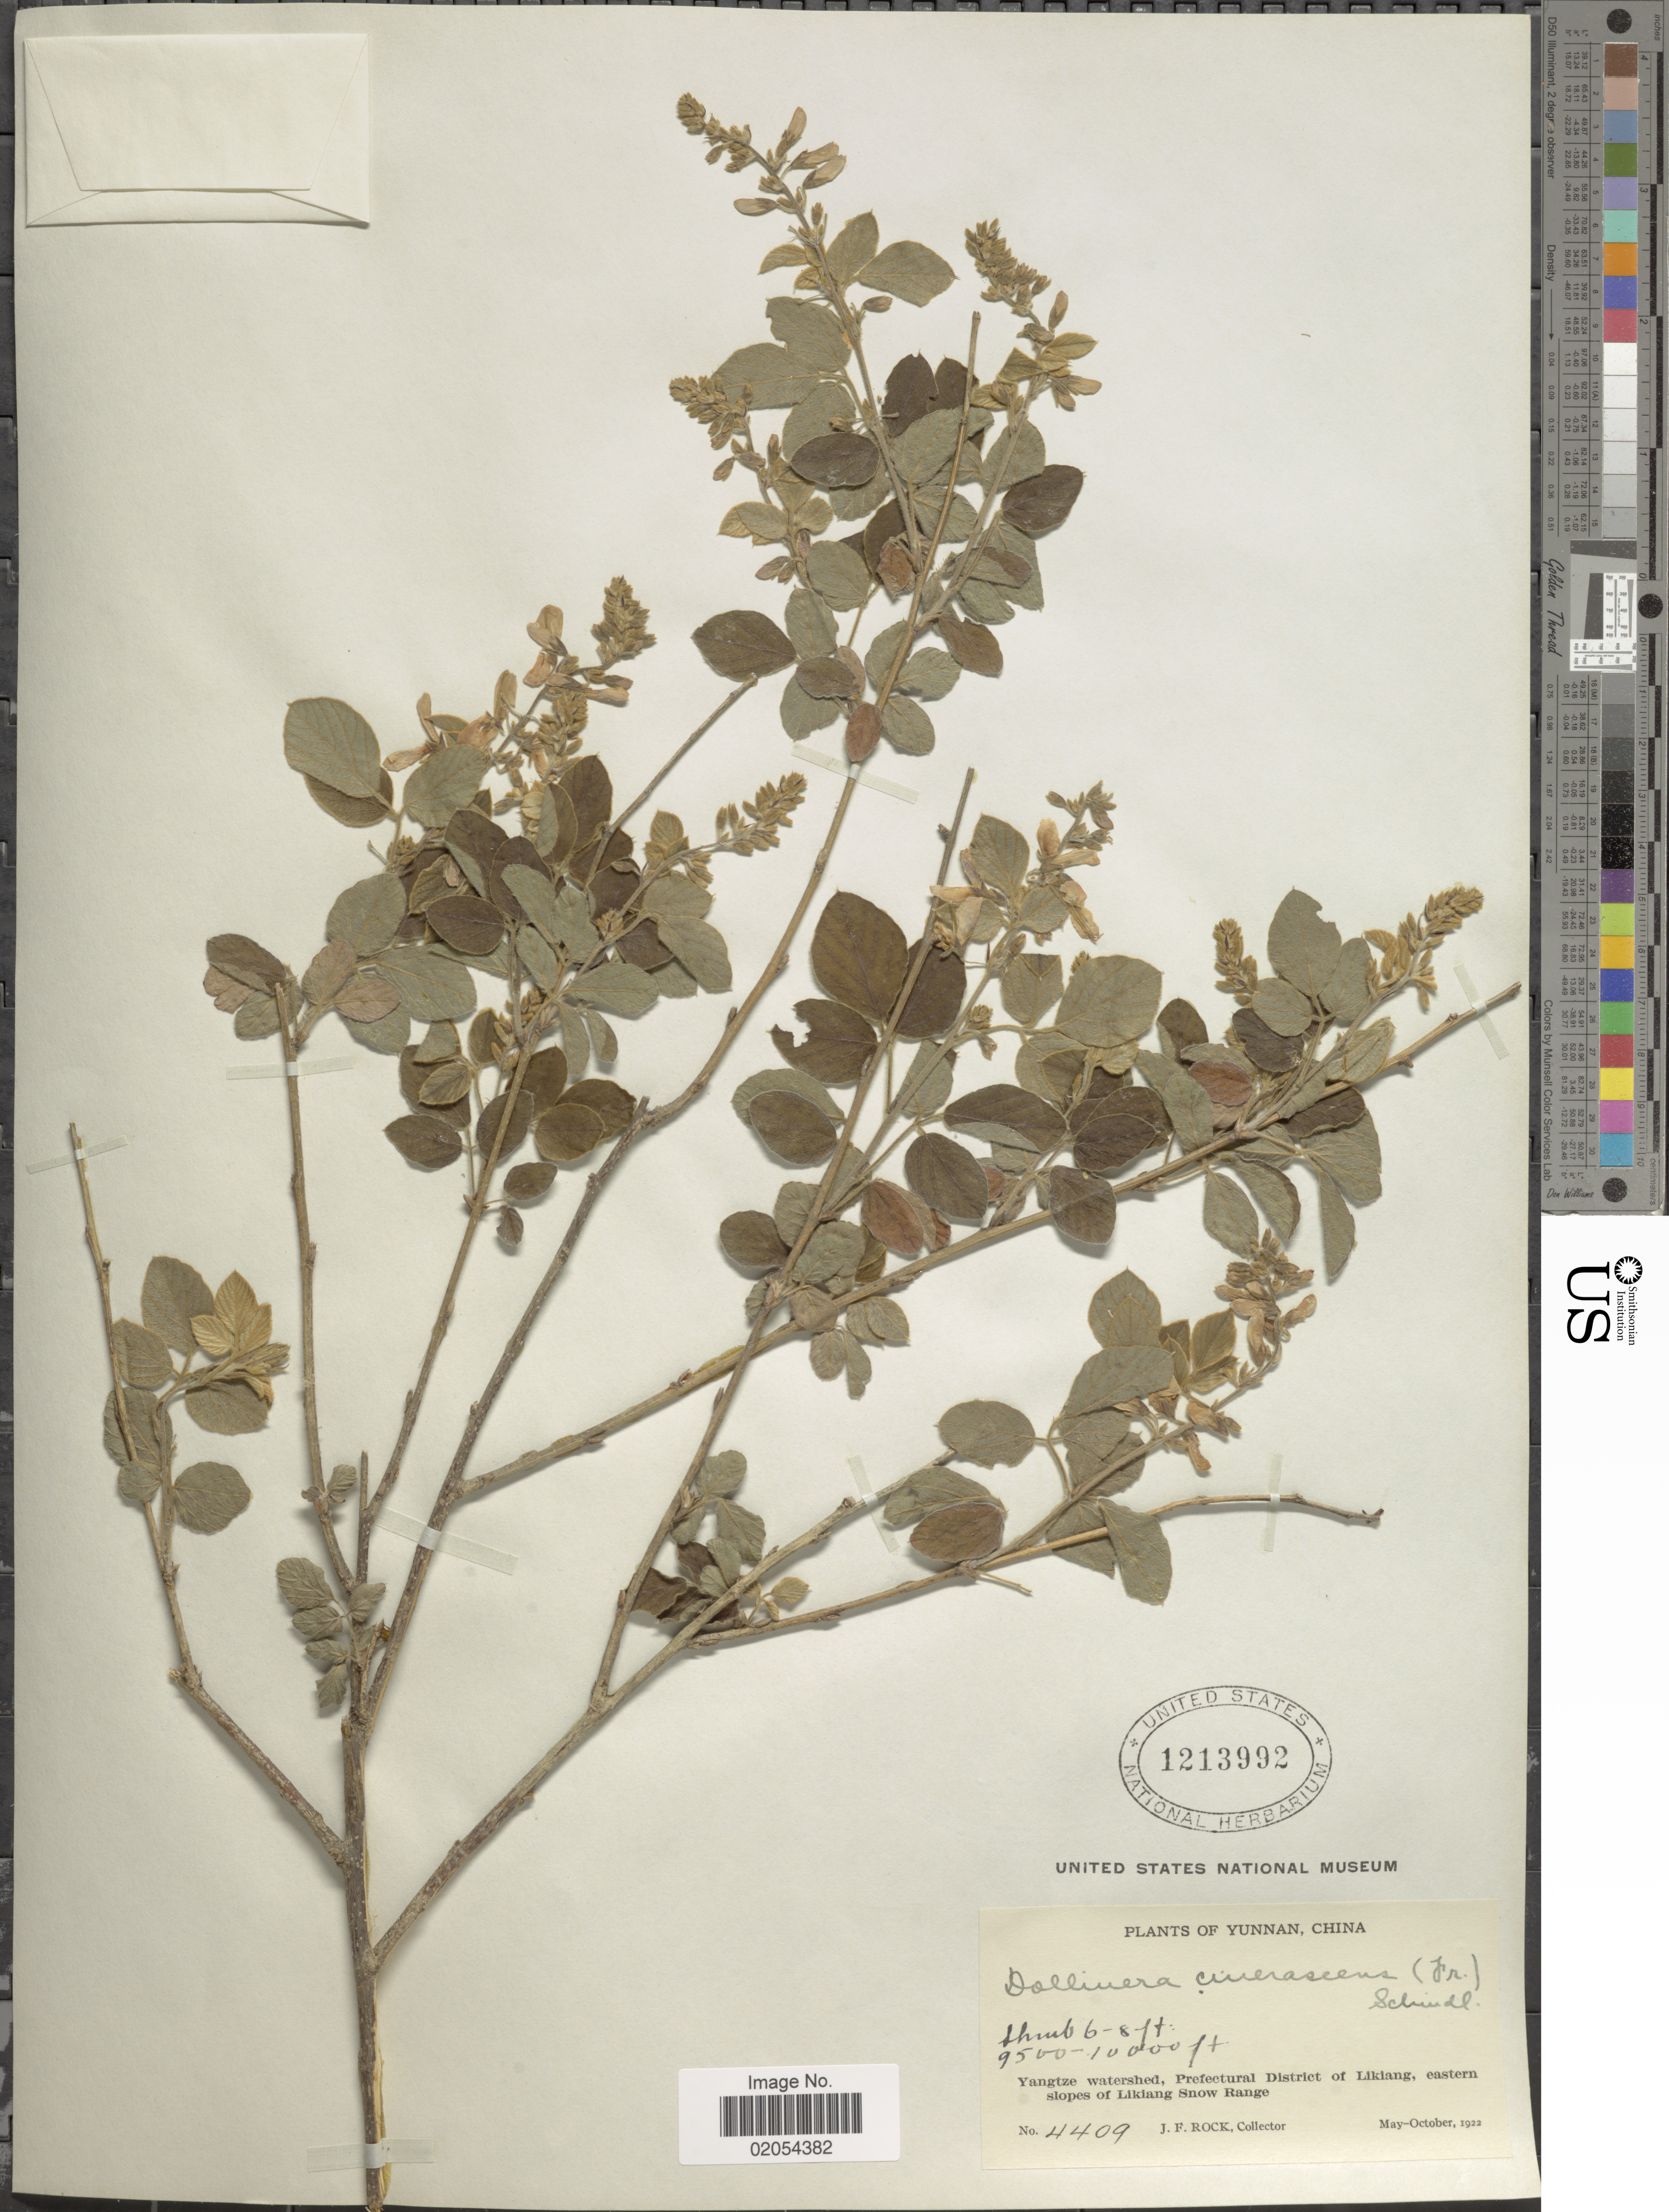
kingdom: Plantae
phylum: Tracheophyta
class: Magnoliopsida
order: Fabales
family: Fabaceae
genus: Desmodium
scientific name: Desmodium cinerascens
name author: A. Gray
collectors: J. Rock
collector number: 4409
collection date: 1922-05/1922-10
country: China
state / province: Yunnan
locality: Yangtze watershed, Prefectural District of Likiang Snow Range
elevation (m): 2896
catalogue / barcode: US 1213992